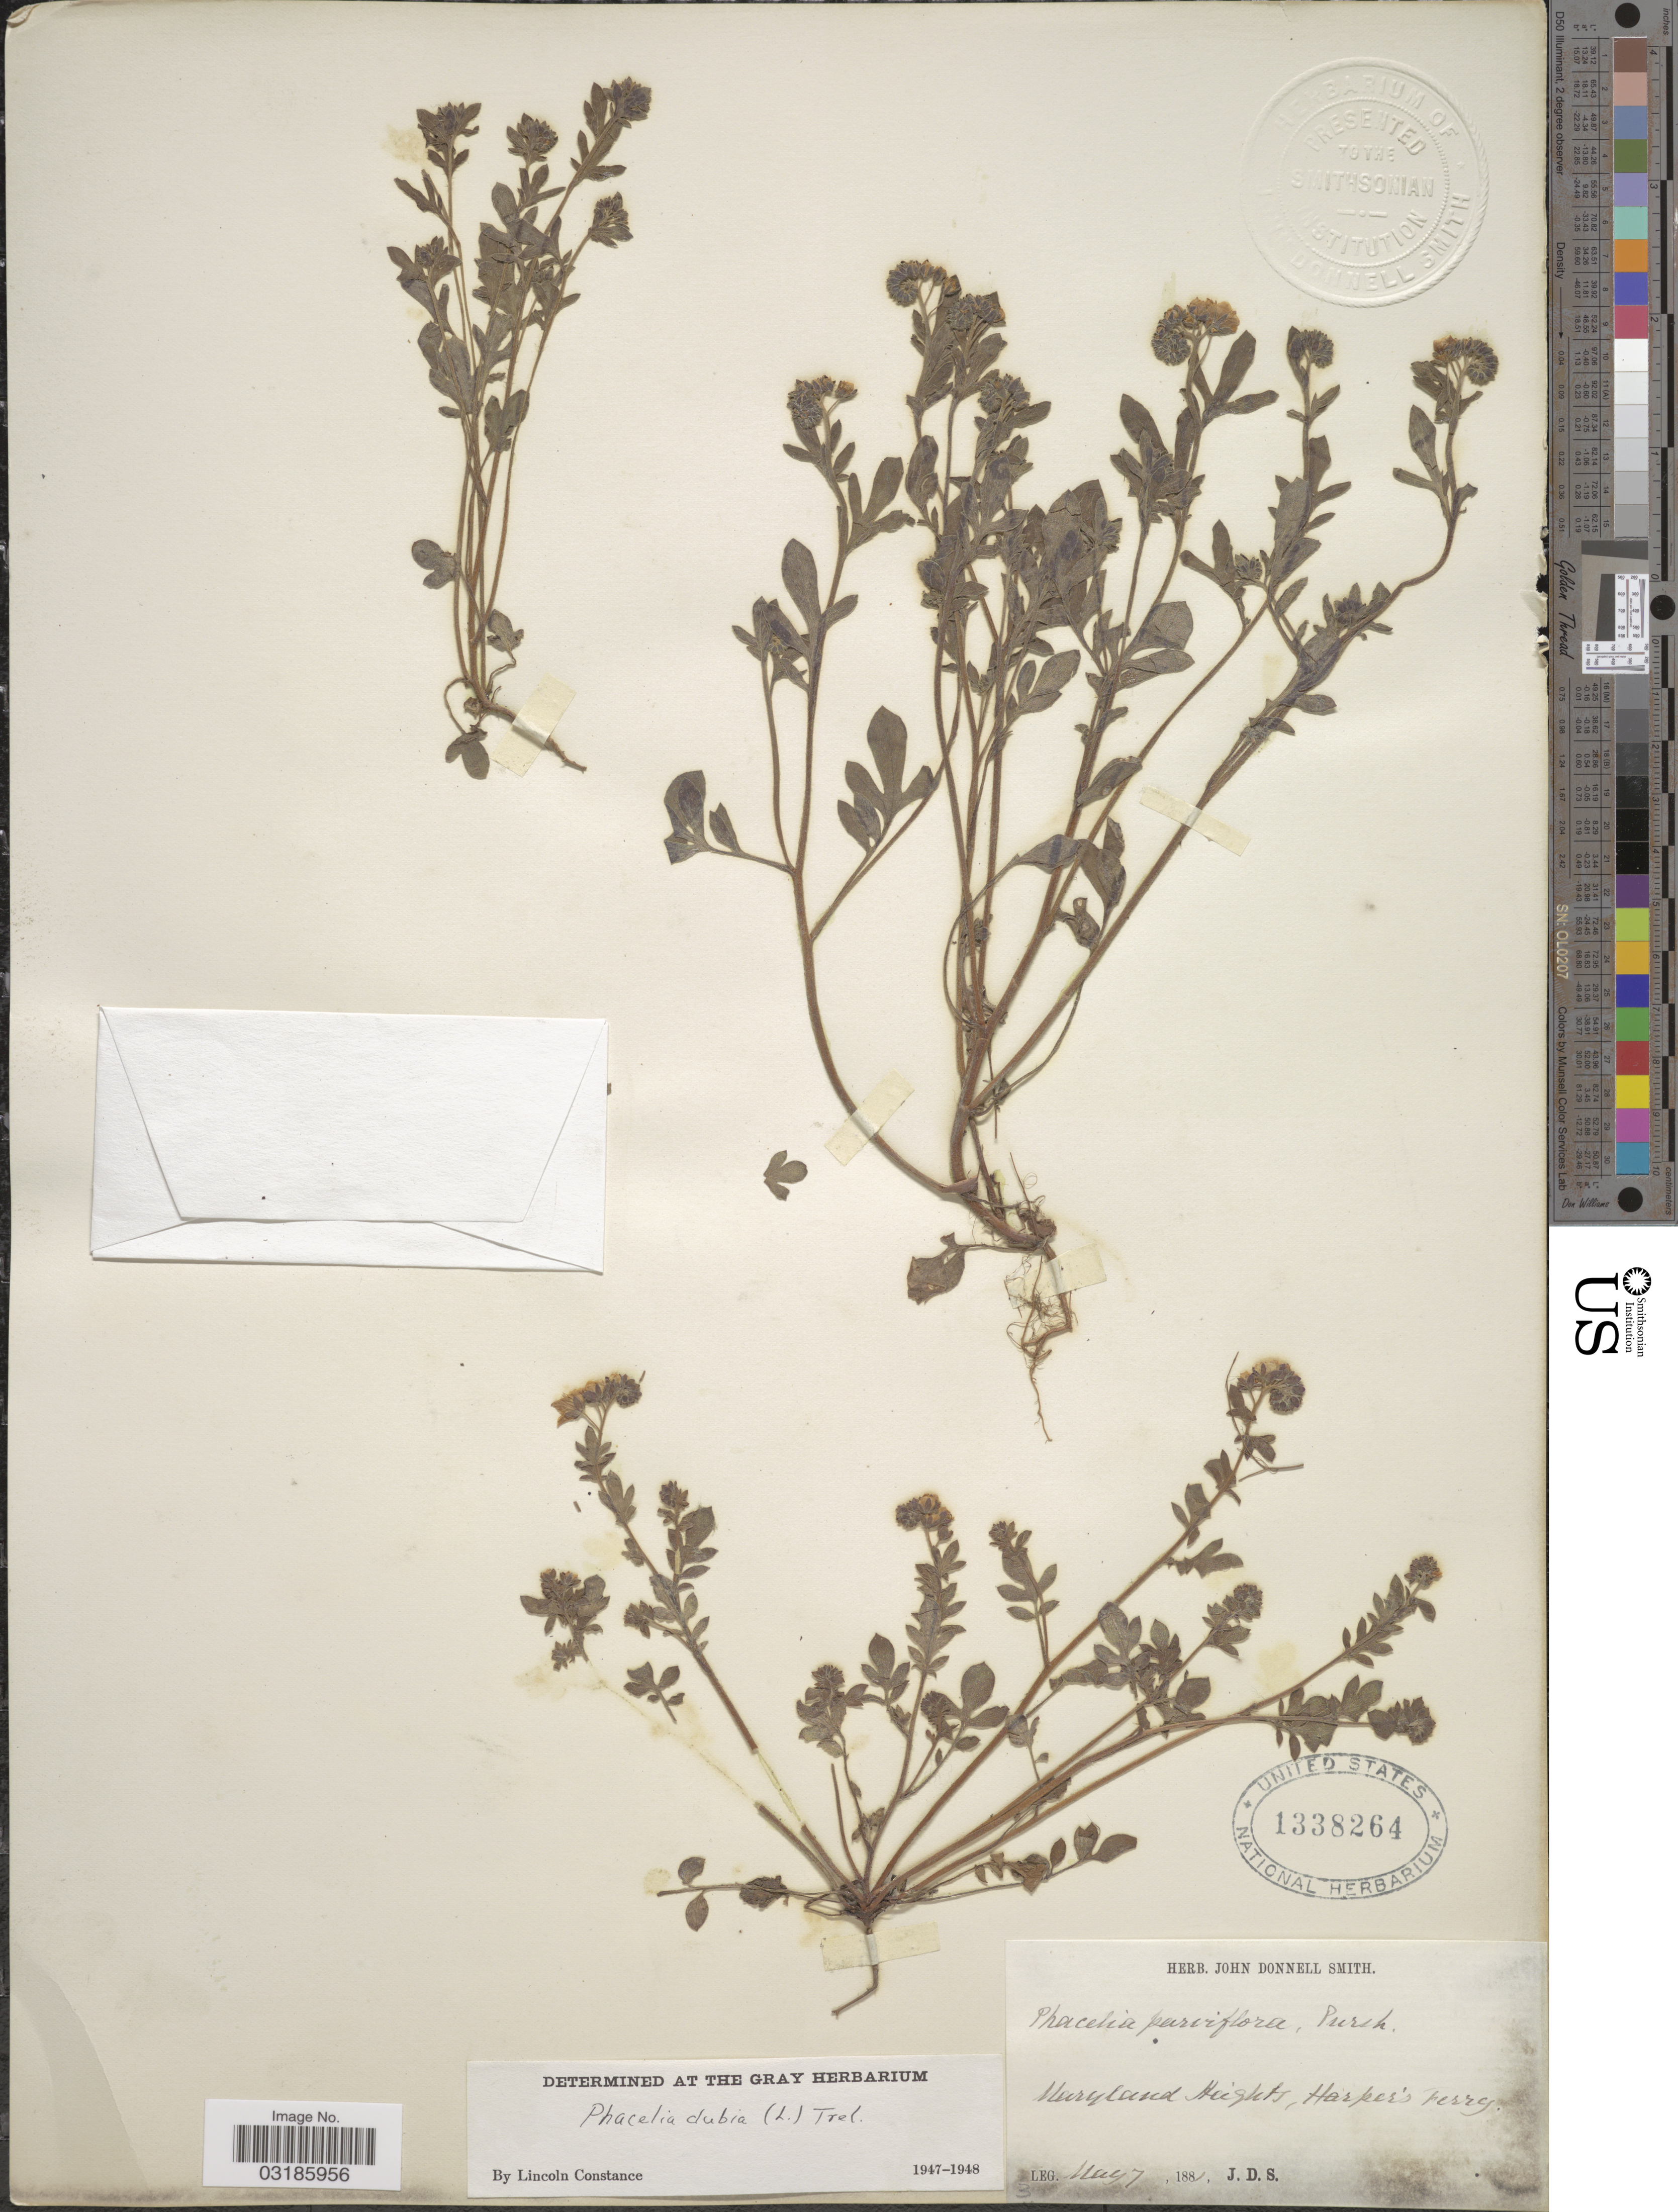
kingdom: Plantae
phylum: Tracheophyta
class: Magnoliopsida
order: Boraginales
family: Hydrophyllaceae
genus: Phacelia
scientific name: Phacelia dubia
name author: (L.) Trel.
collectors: J. Donnell Smith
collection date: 1881-05-07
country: United States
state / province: Maryland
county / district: Washngton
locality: Maryland Heights, Harper's Ferry.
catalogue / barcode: US 1338264